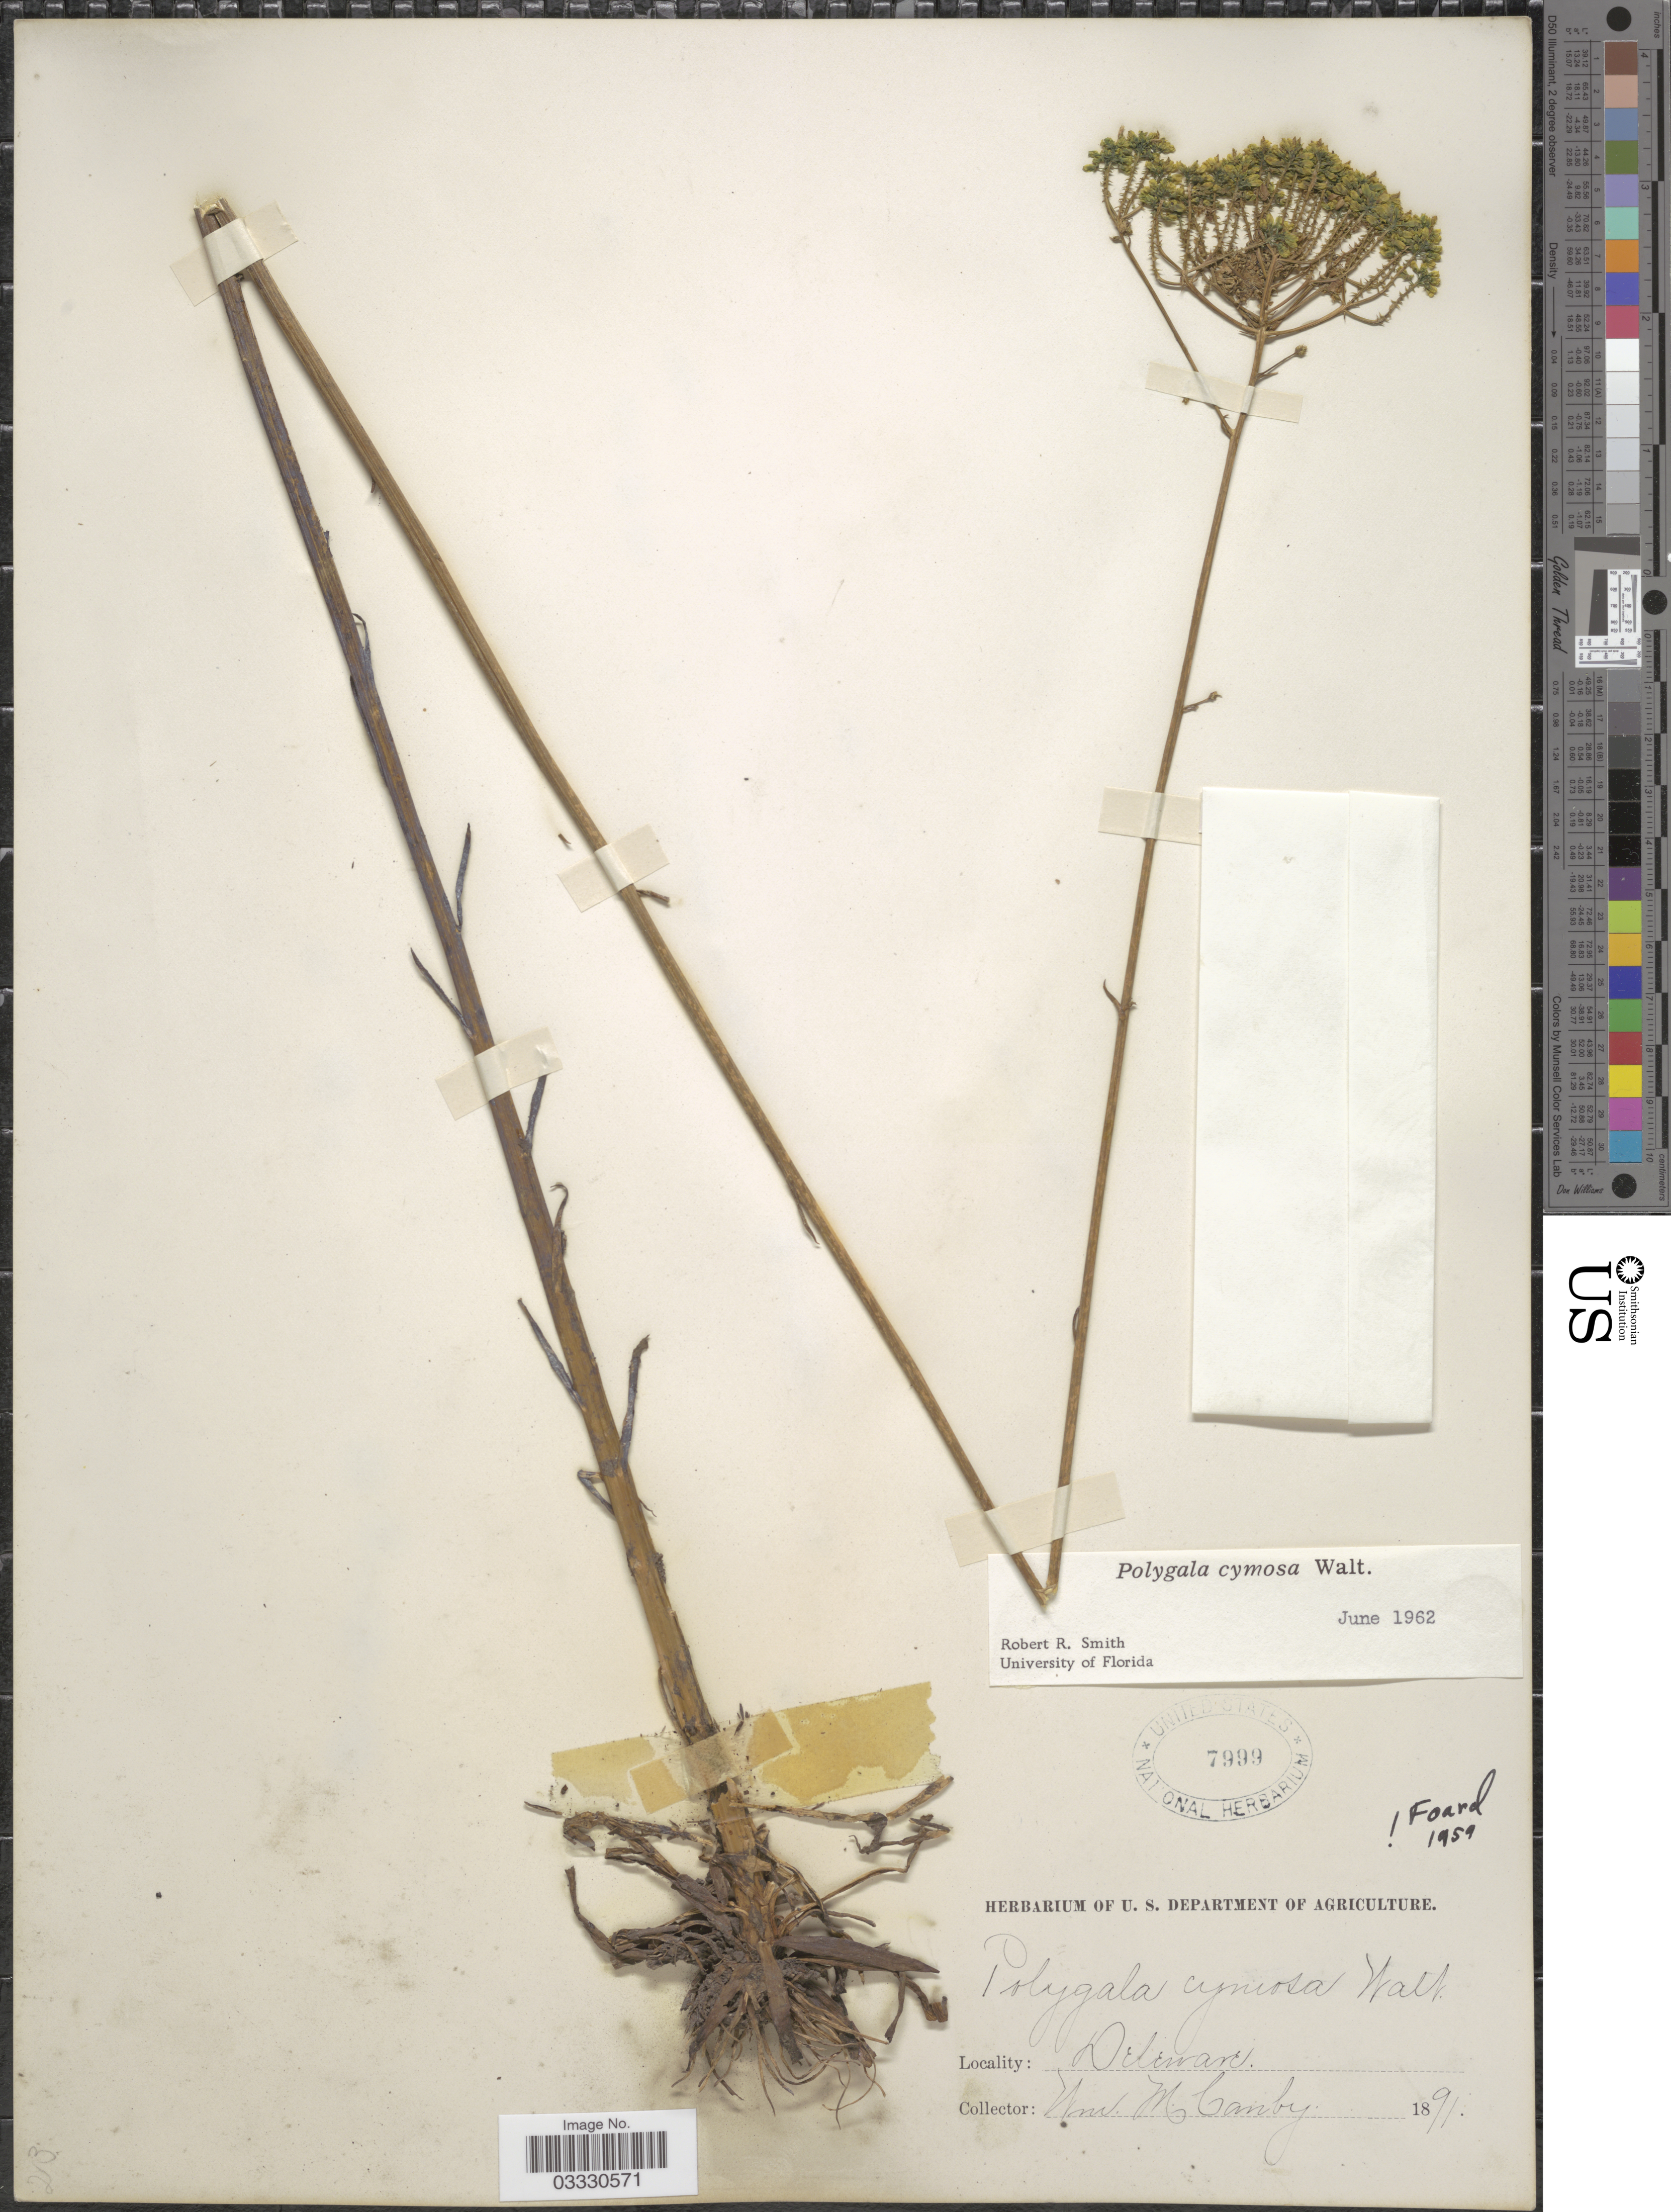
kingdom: Plantae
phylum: Tracheophyta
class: Magnoliopsida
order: Fabales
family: Polygalaceae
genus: Polygala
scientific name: Polygala cymosa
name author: Walter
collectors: W. M. Canby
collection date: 1891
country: United States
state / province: Delaware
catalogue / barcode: US 7999